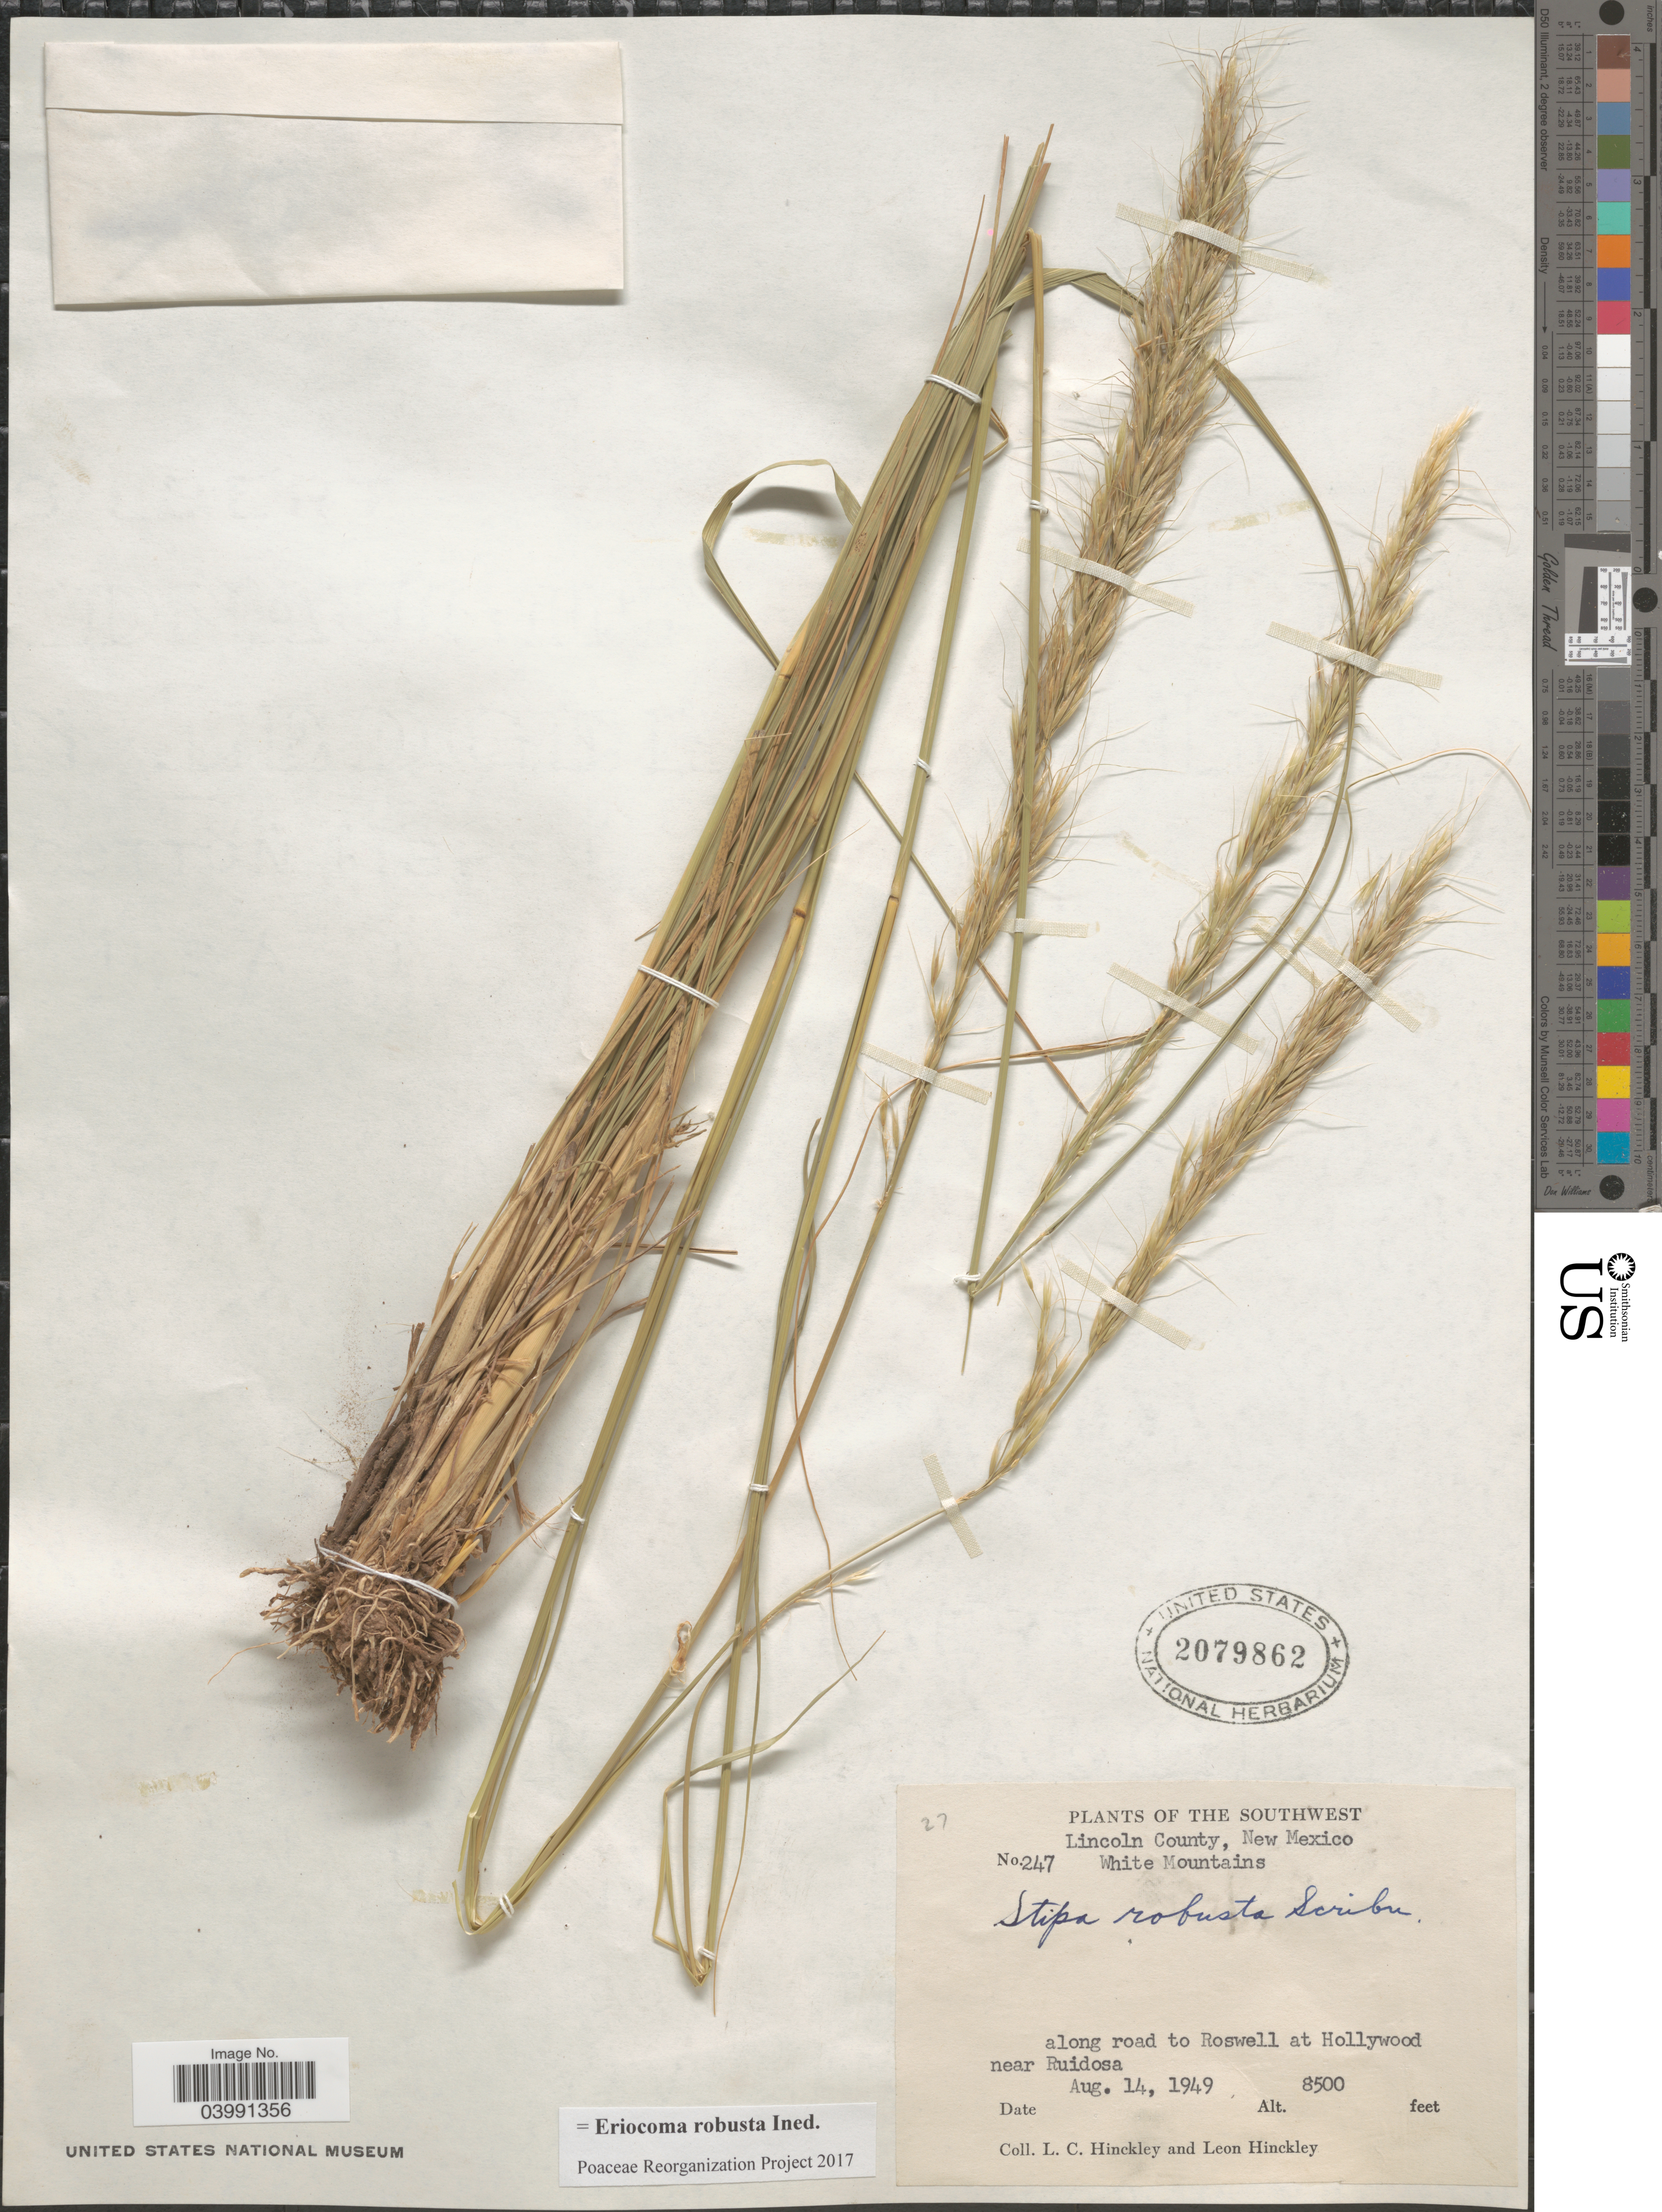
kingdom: Plantae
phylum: Tracheophyta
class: Liliopsida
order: Poales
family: Poaceae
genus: Eriocoma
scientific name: Eriocoma robusta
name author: (Vasey) Romasch.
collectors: L. Hinckley & L. Hinckley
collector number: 247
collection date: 1949-08-14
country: United States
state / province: New Mexico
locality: The Southwest. Lincoln County. White Mountains. Along road to Roswell at Hollywood near Ruidosa.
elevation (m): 2591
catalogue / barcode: US 2079862